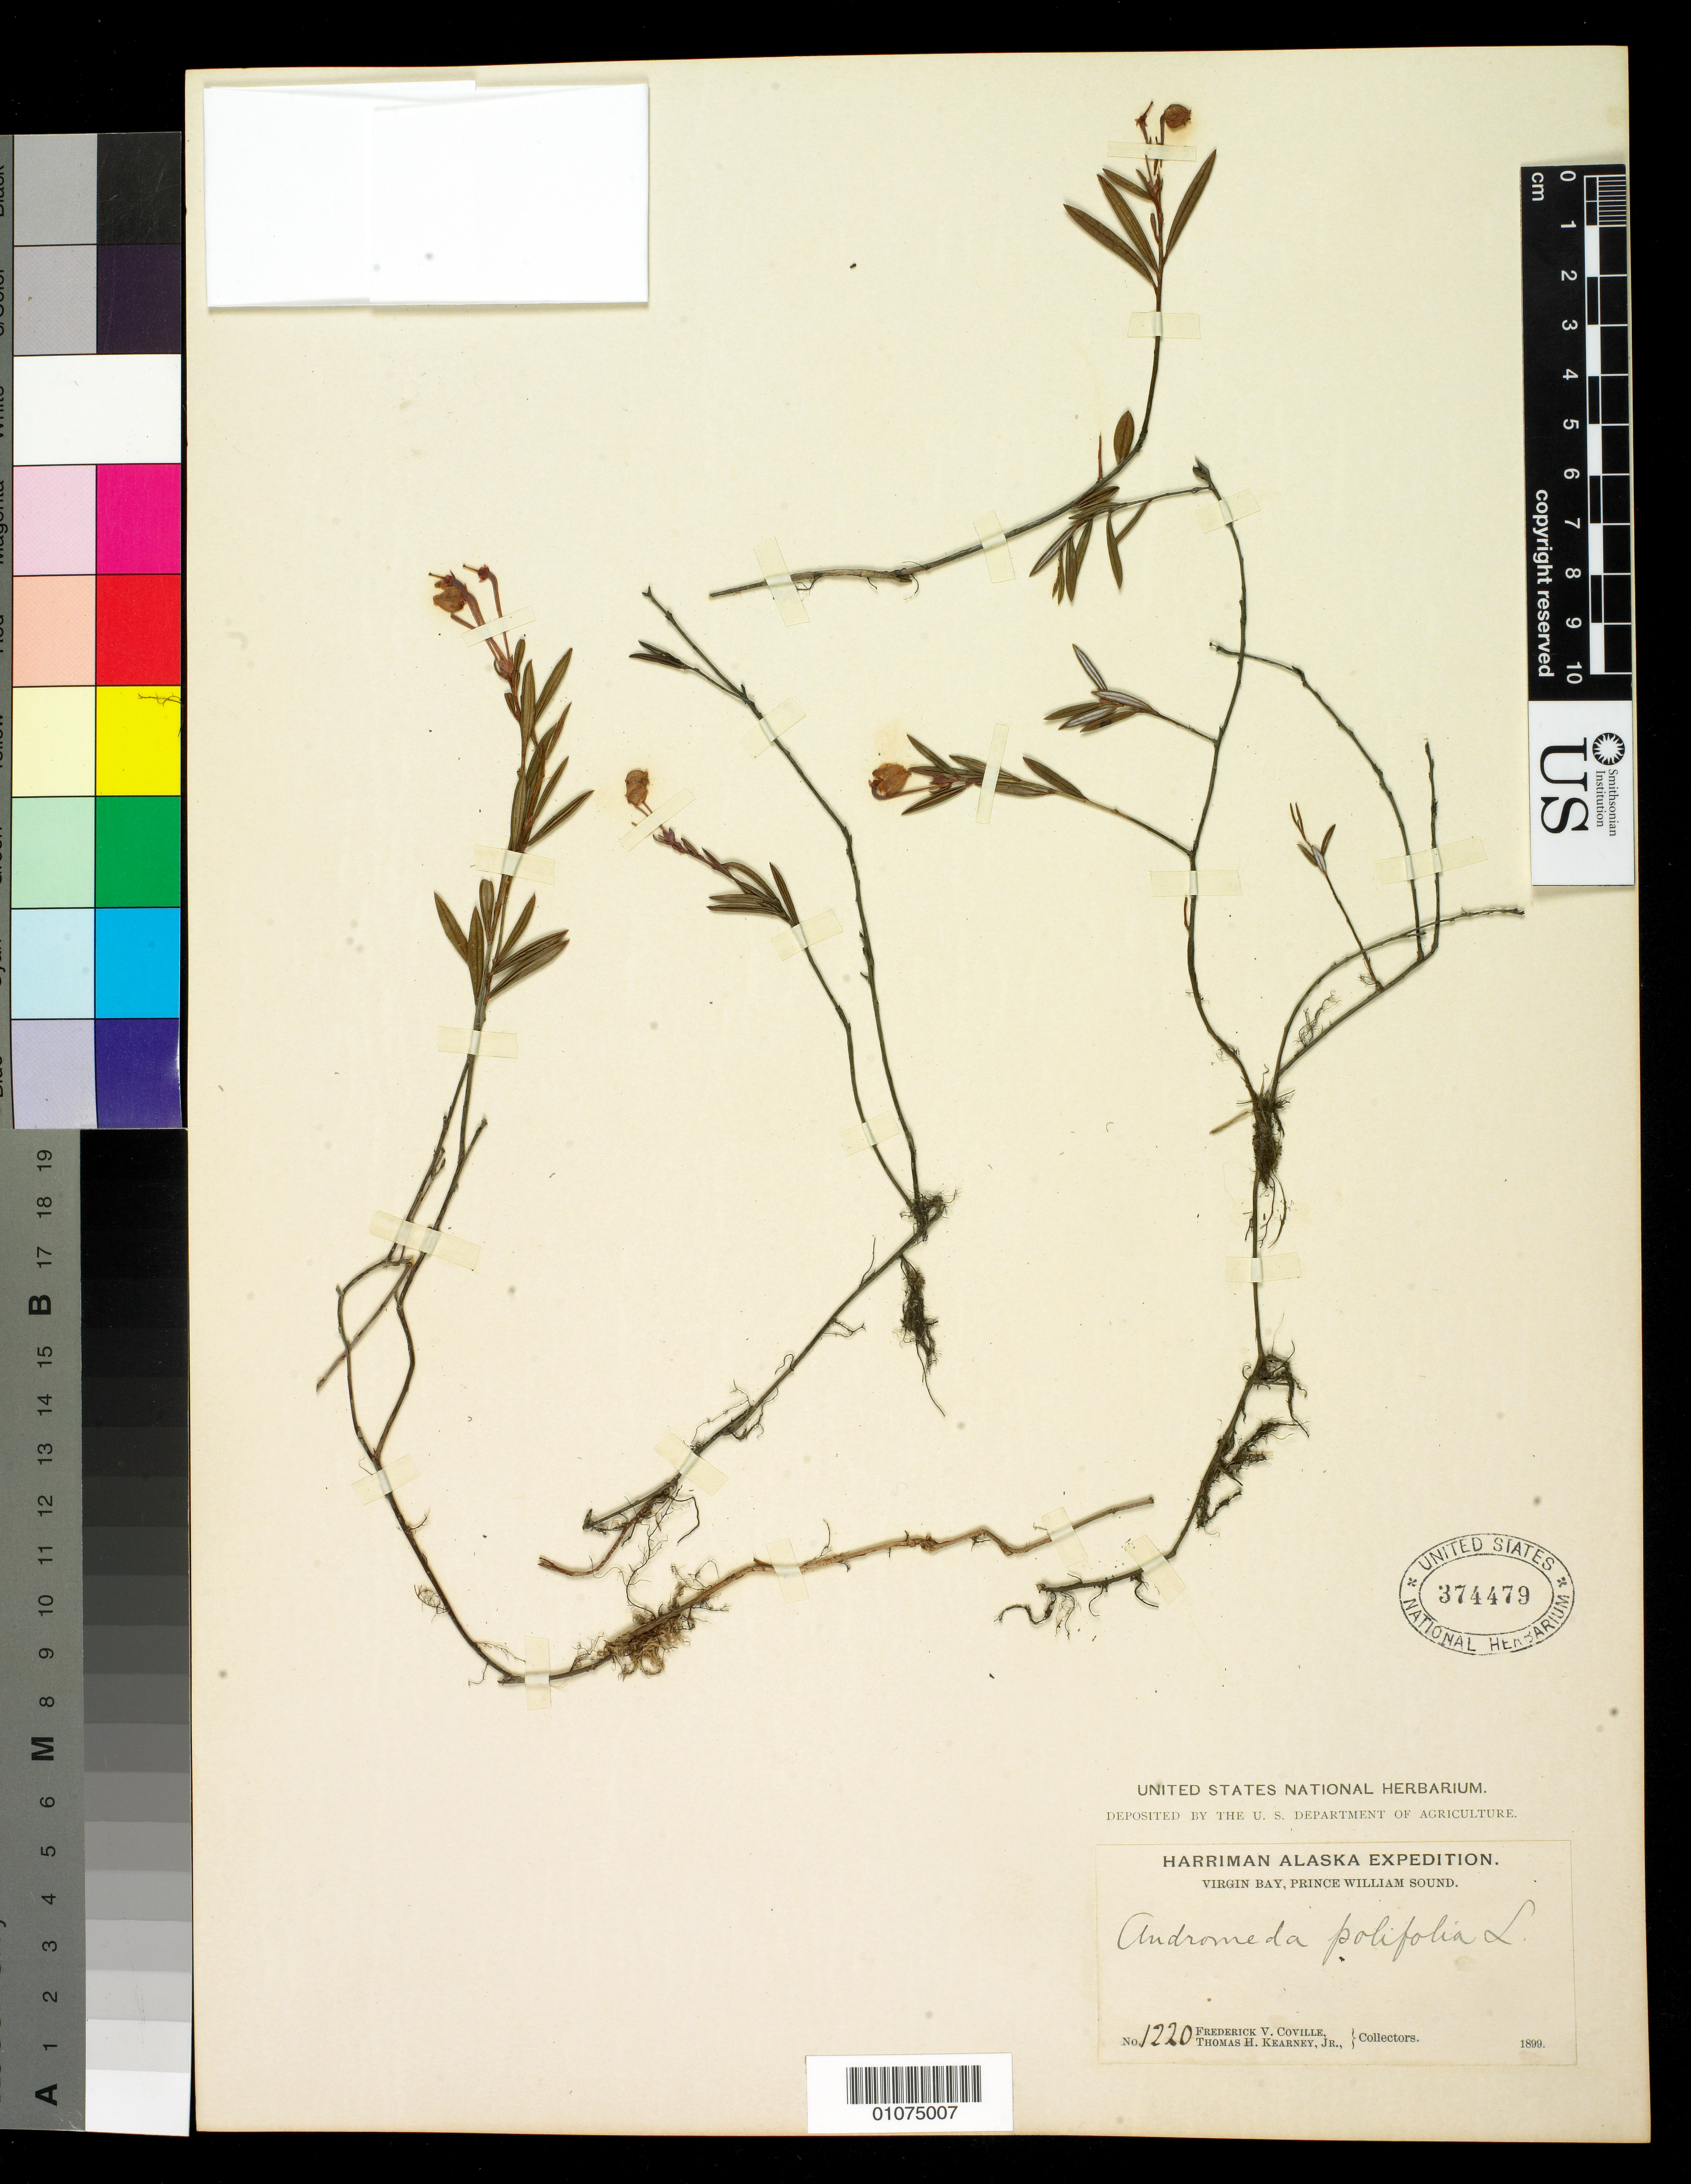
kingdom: Plantae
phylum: Tracheophyta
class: Magnoliopsida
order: Ericales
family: Ericaceae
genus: Andromeda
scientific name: Andromeda polifolia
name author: L.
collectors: F. V. Coville & T. H. Kearney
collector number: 1220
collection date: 1899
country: United States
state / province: Alaska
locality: Virgin Bay, Prince William Sound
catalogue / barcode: US 374479